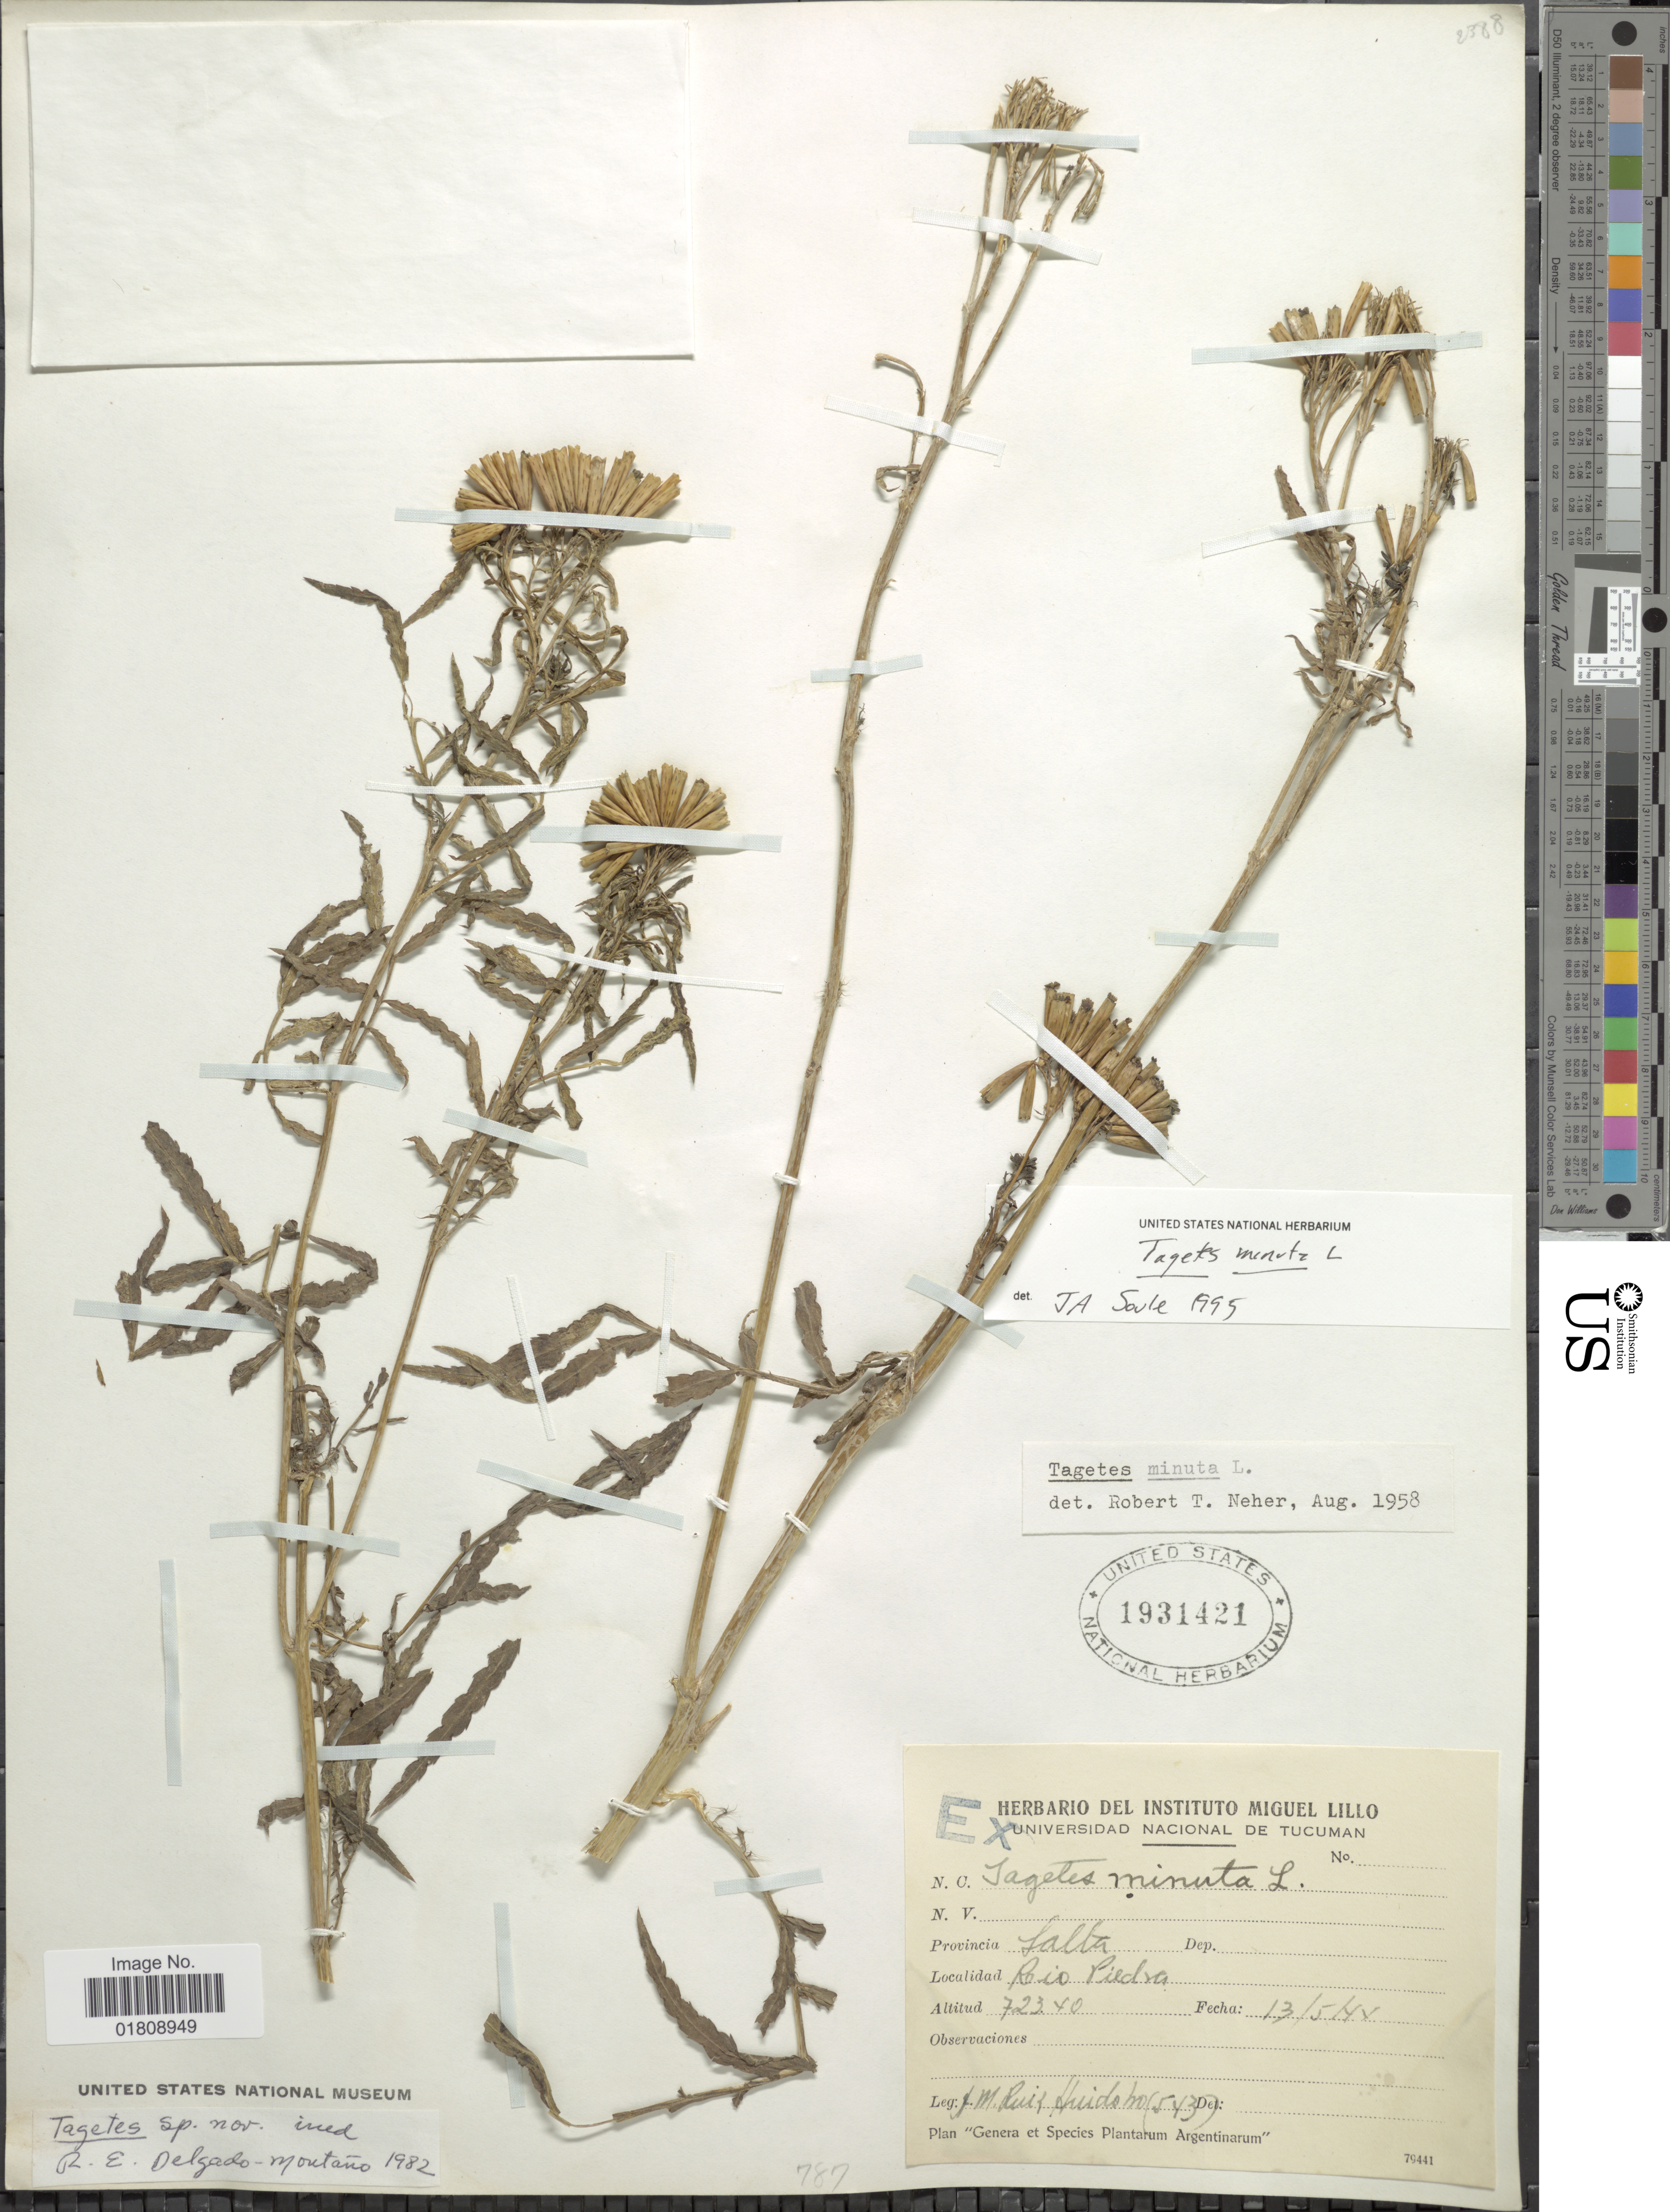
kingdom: Plantae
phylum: Tracheophyta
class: Magnoliopsida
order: Asterales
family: Asteraceae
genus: Tagetes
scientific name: Tagetes minuta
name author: L.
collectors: J. M. Ruiz Huidobo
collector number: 543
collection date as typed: Transcribed d/m/y: 13/5/44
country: Argentina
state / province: Salta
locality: Rio Piedra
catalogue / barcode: US 1931421